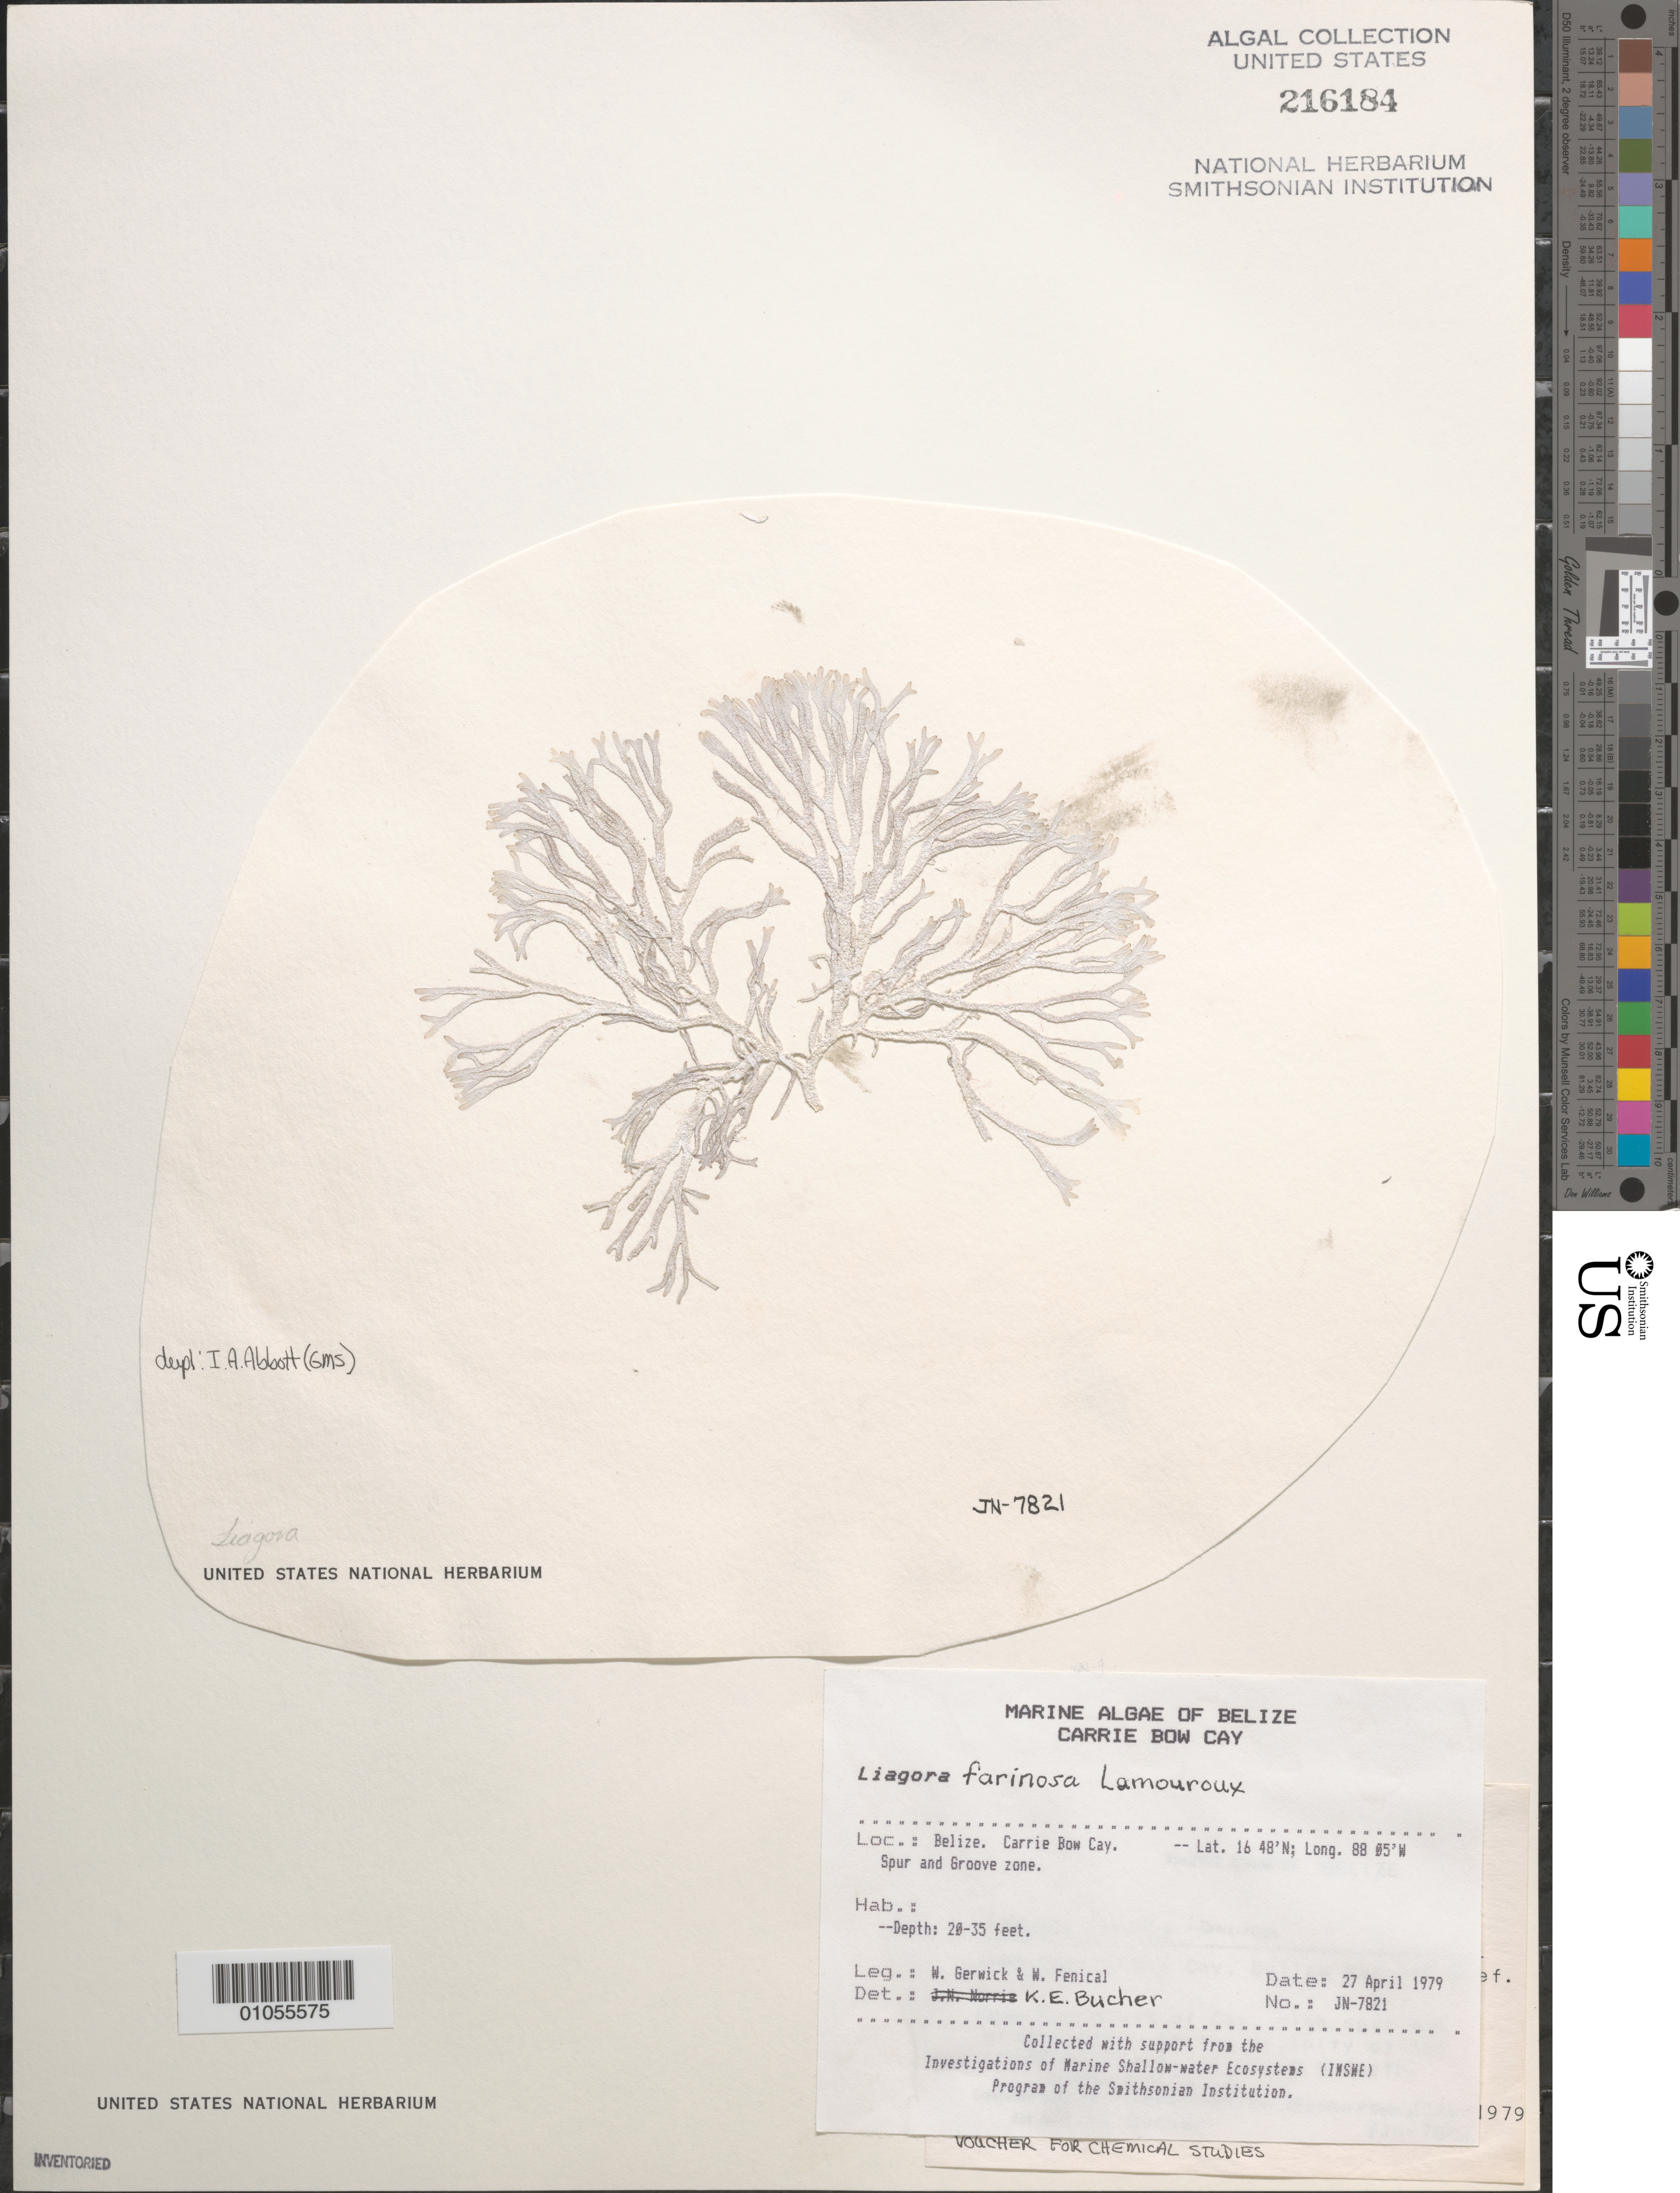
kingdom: Plantae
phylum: Rhodophyta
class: Florideophyceae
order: Nemaliales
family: Liagoraceae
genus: Liagora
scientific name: Liagora farinosa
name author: J.V.Lamouroux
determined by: Bucher, Katina E.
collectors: W. Gerwick & W. Fenical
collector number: JN-7821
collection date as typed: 27 Apr 1979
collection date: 1979-04-27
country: Belize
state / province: Stann Creek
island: Carrie Bow Cay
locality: Spur and groove zone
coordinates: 16 48'N, 88 05'W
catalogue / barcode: US 216184